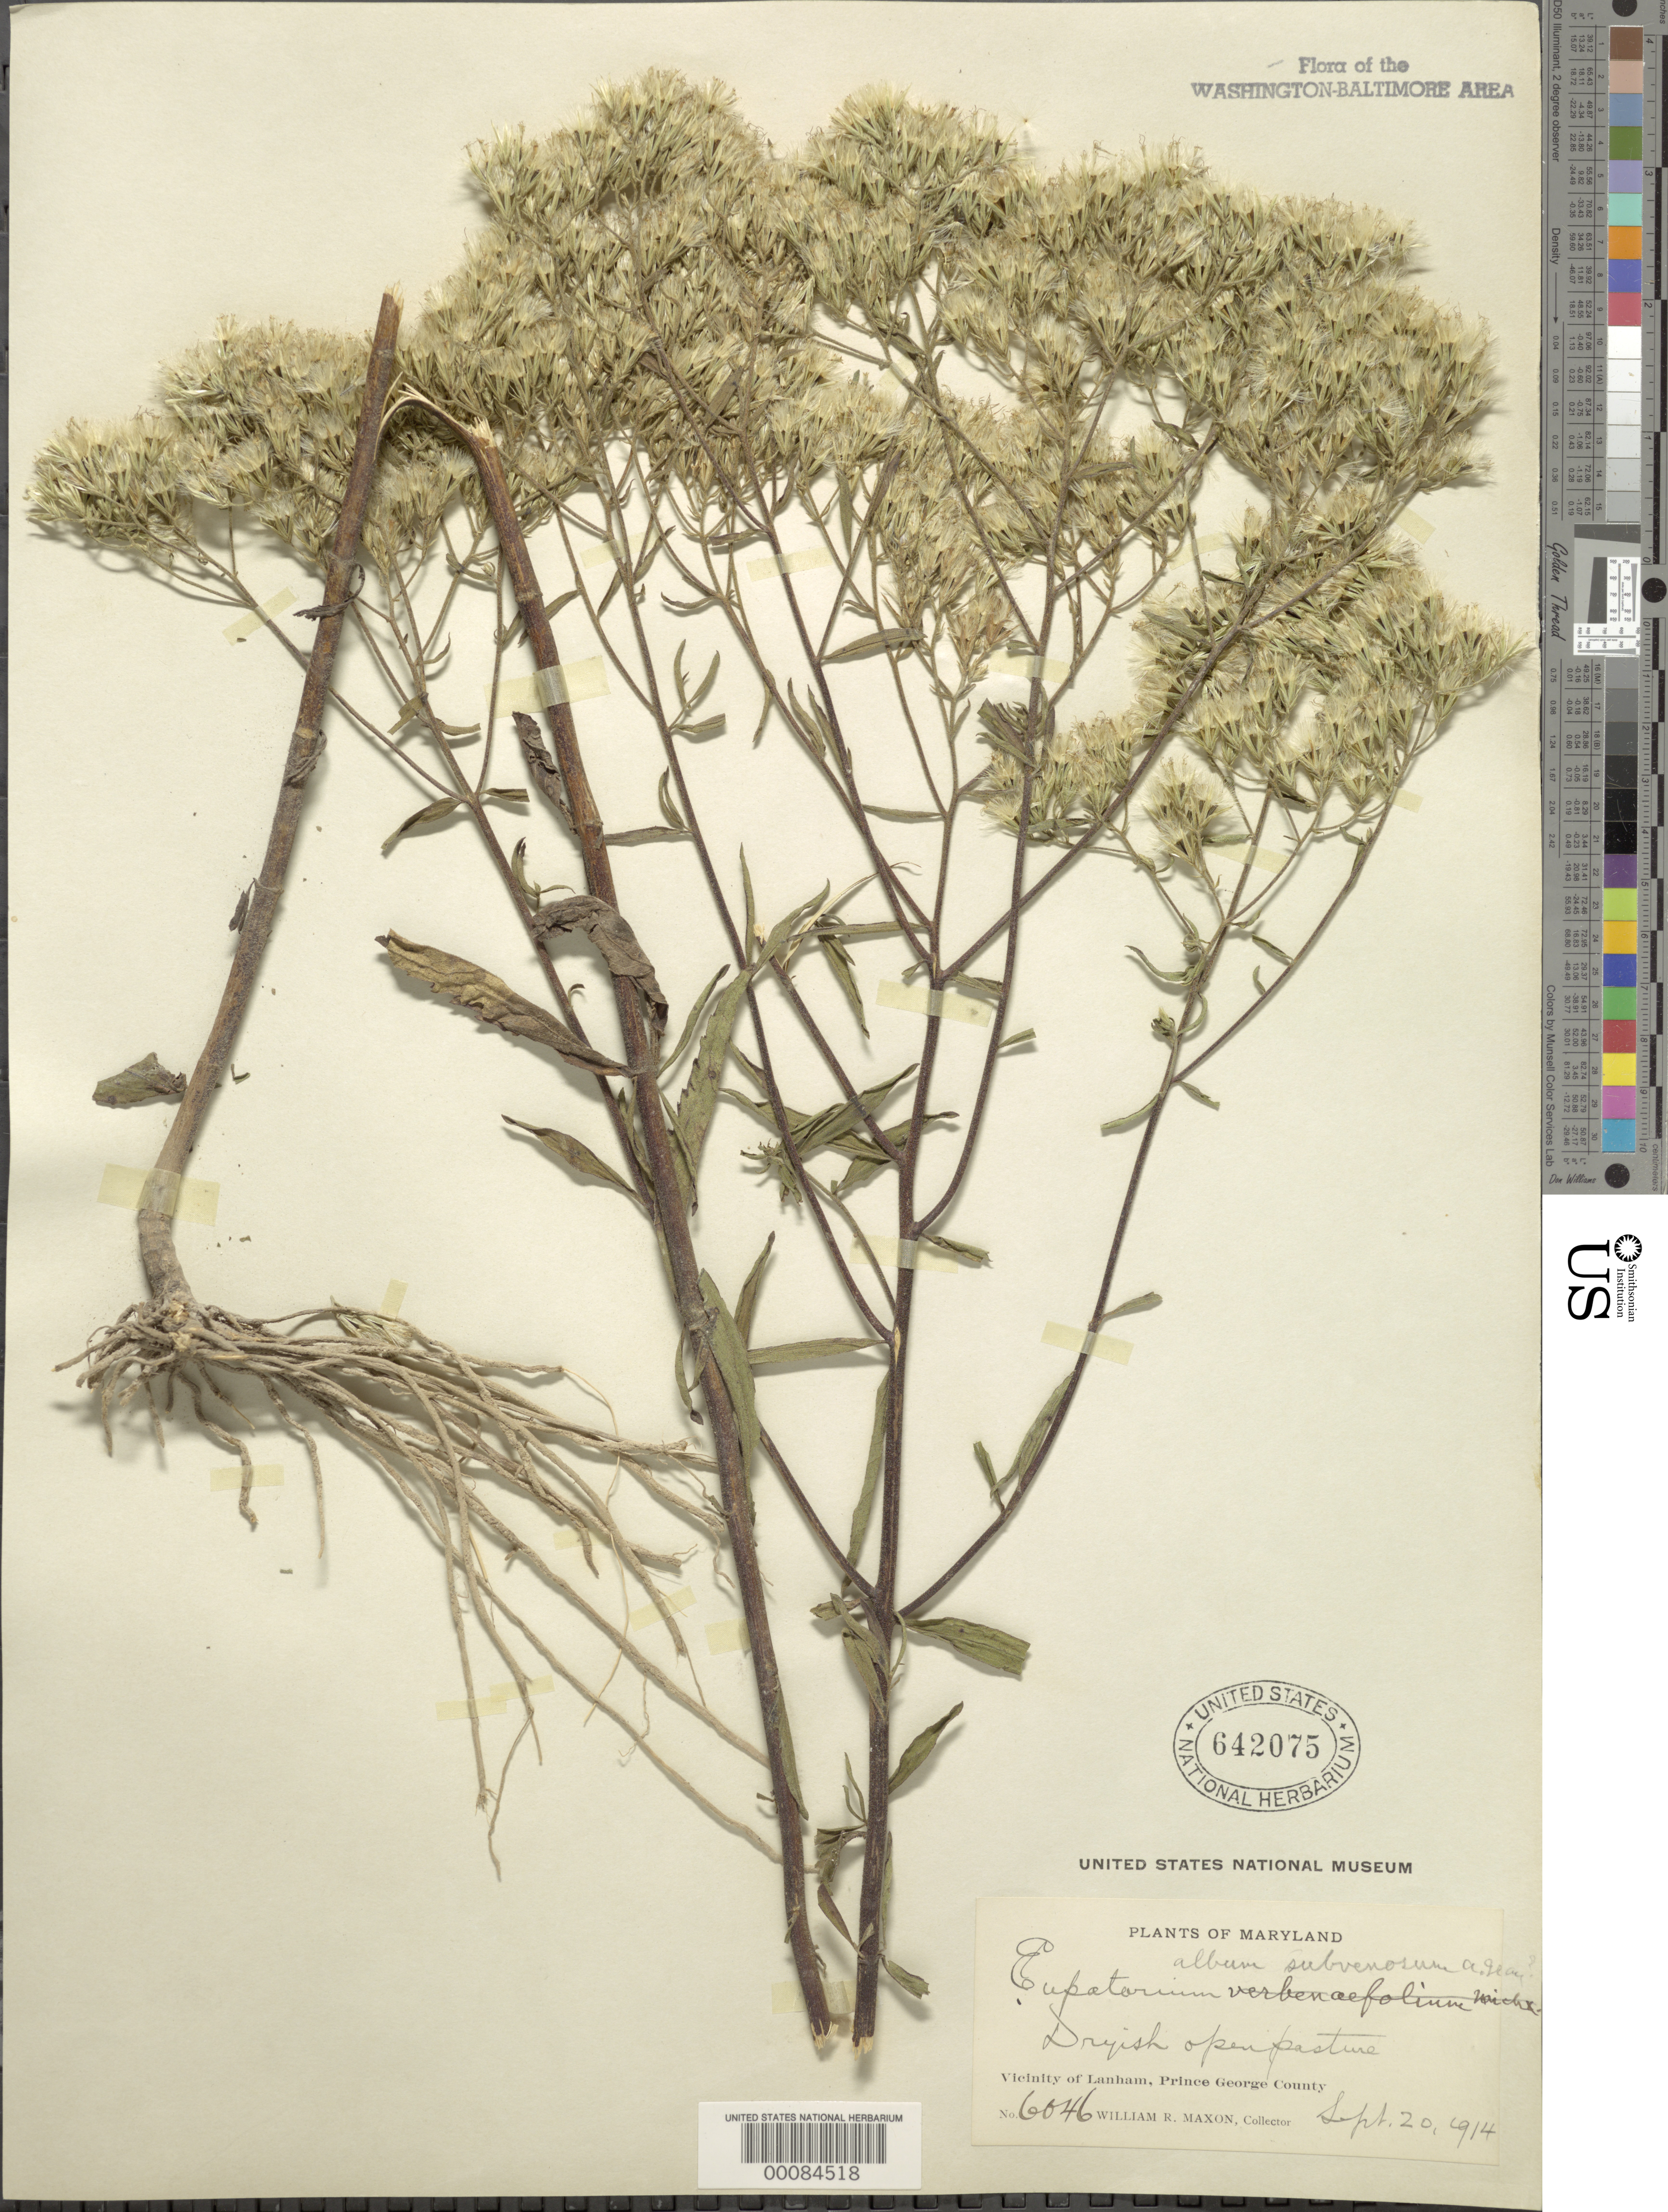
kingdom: Plantae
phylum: Tracheophyta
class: Magnoliopsida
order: Asterales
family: Asteraceae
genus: Eupatorium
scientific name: Eupatorium album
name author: L.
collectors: W. R. Maxon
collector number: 6046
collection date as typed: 20 Sep 1914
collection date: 1914-09-20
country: United States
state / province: Maryland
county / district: Prince George's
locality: Lanham Vicinity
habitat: Dryish open pasture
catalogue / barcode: US 642075